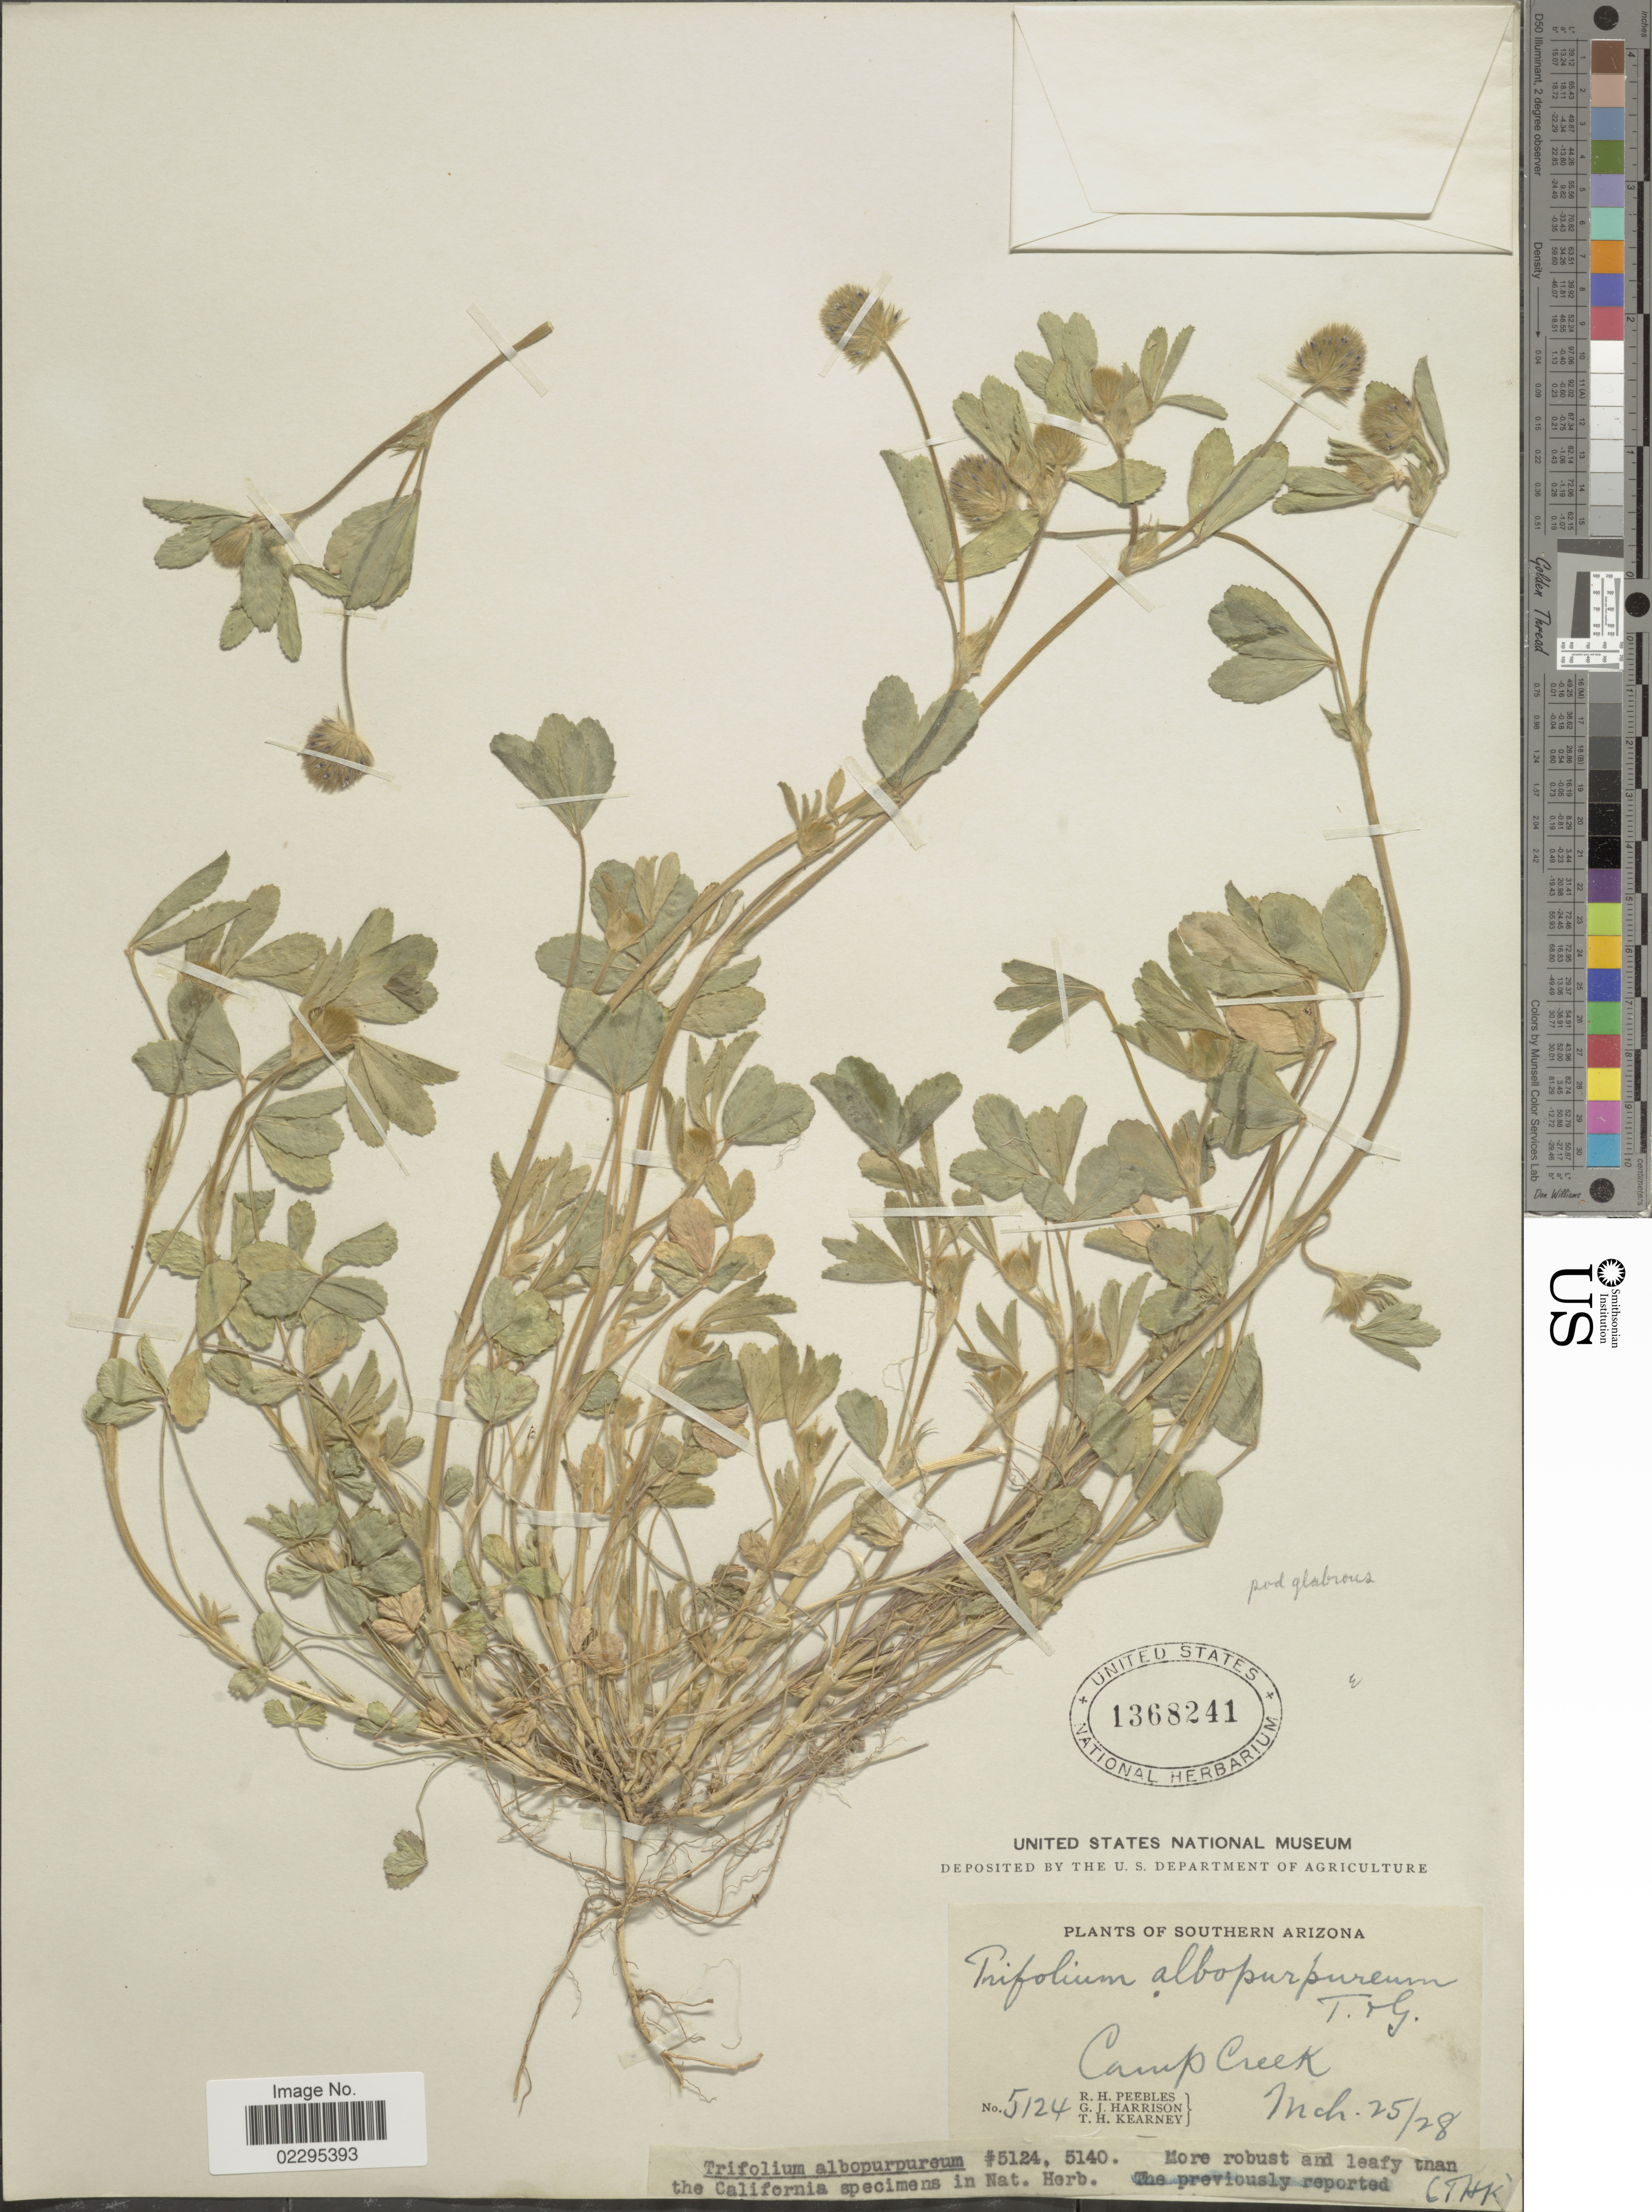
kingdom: Plantae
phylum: Tracheophyta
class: Magnoliopsida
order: Fabales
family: Fabaceae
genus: Trifolium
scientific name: Trifolium albopurpureum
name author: Torr. & A. Gray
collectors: R. H. Peebles, G. J. Harrison & T. H. Kearney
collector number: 5124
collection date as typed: Transcribed d/m/y: 25/3/28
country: United States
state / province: Arizona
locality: Southern Arizona. camp Creek.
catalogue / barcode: US 1368241